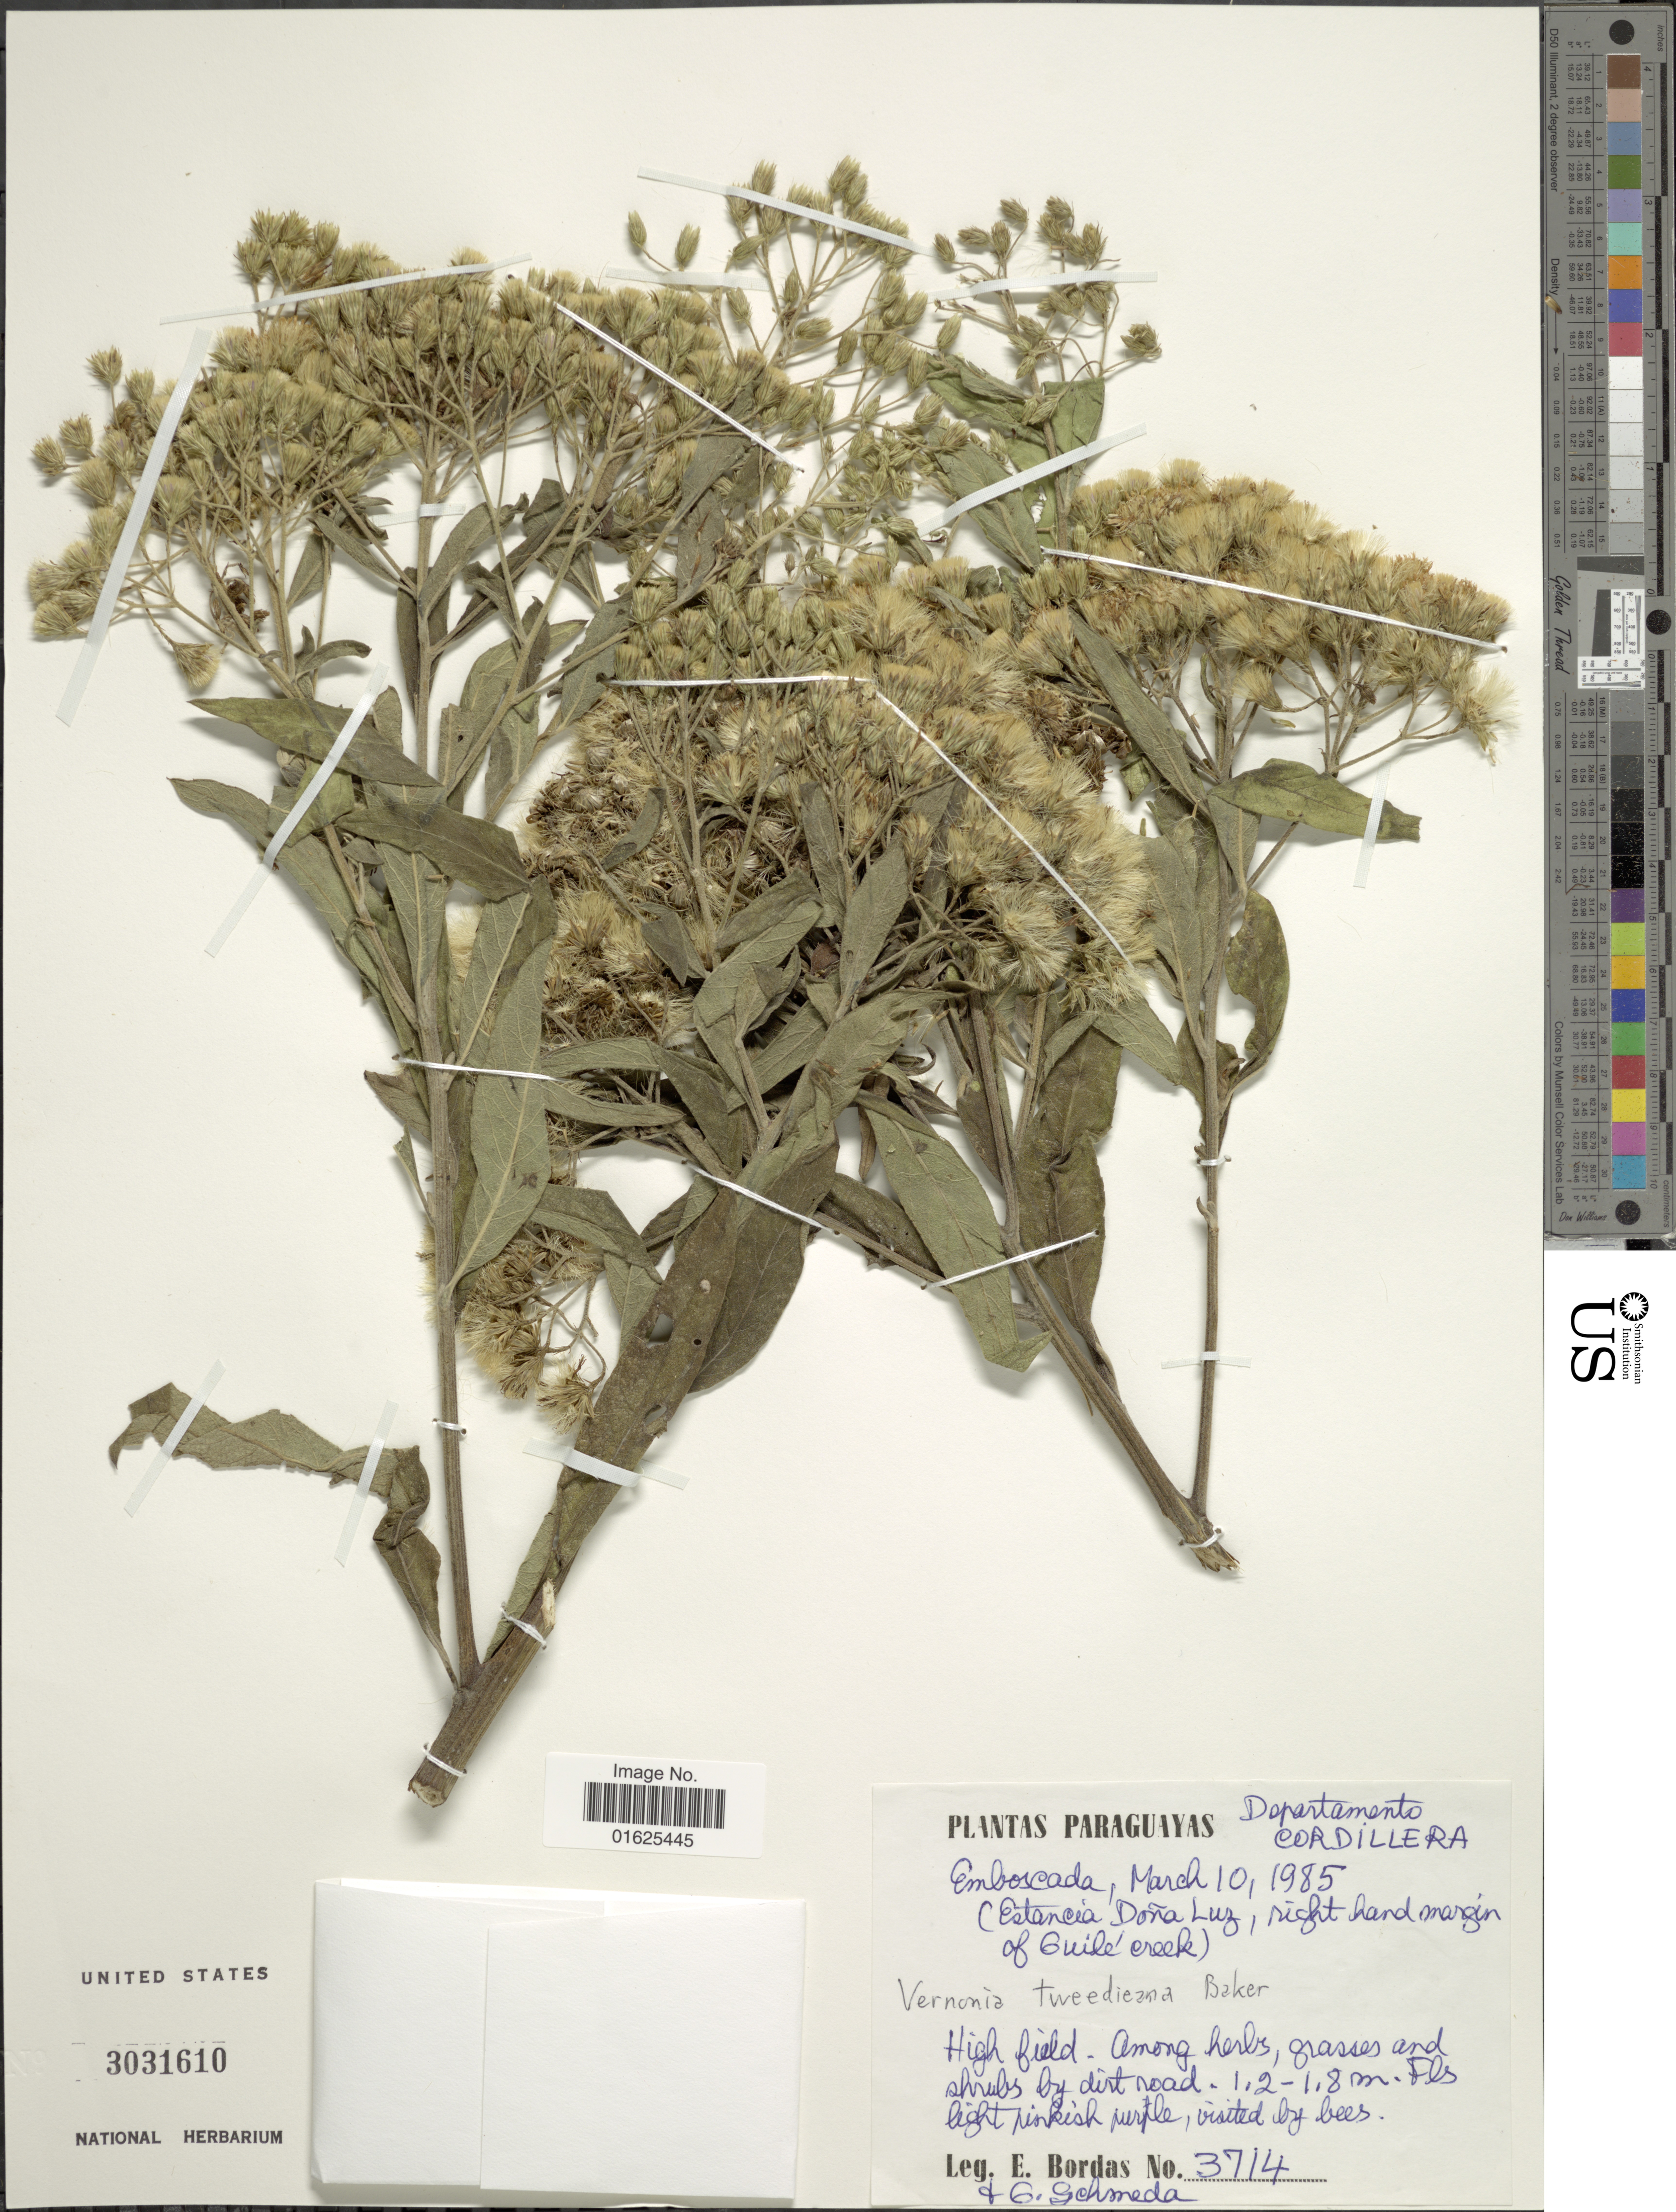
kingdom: Plantae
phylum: Tracheophyta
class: Magnoliopsida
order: Asterales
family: Asteraceae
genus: Vernonanthura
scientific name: Vernonanthura tweedieana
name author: (Baker) H. Rob.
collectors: E. Bordas & G. Schmeda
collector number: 3714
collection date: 1985-03-10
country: Paraguay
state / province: Cordillera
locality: Departamento Cordillera, Emboscada, (Estancia Doña Luz, right har margin of Guilé creek)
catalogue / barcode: US 3031610